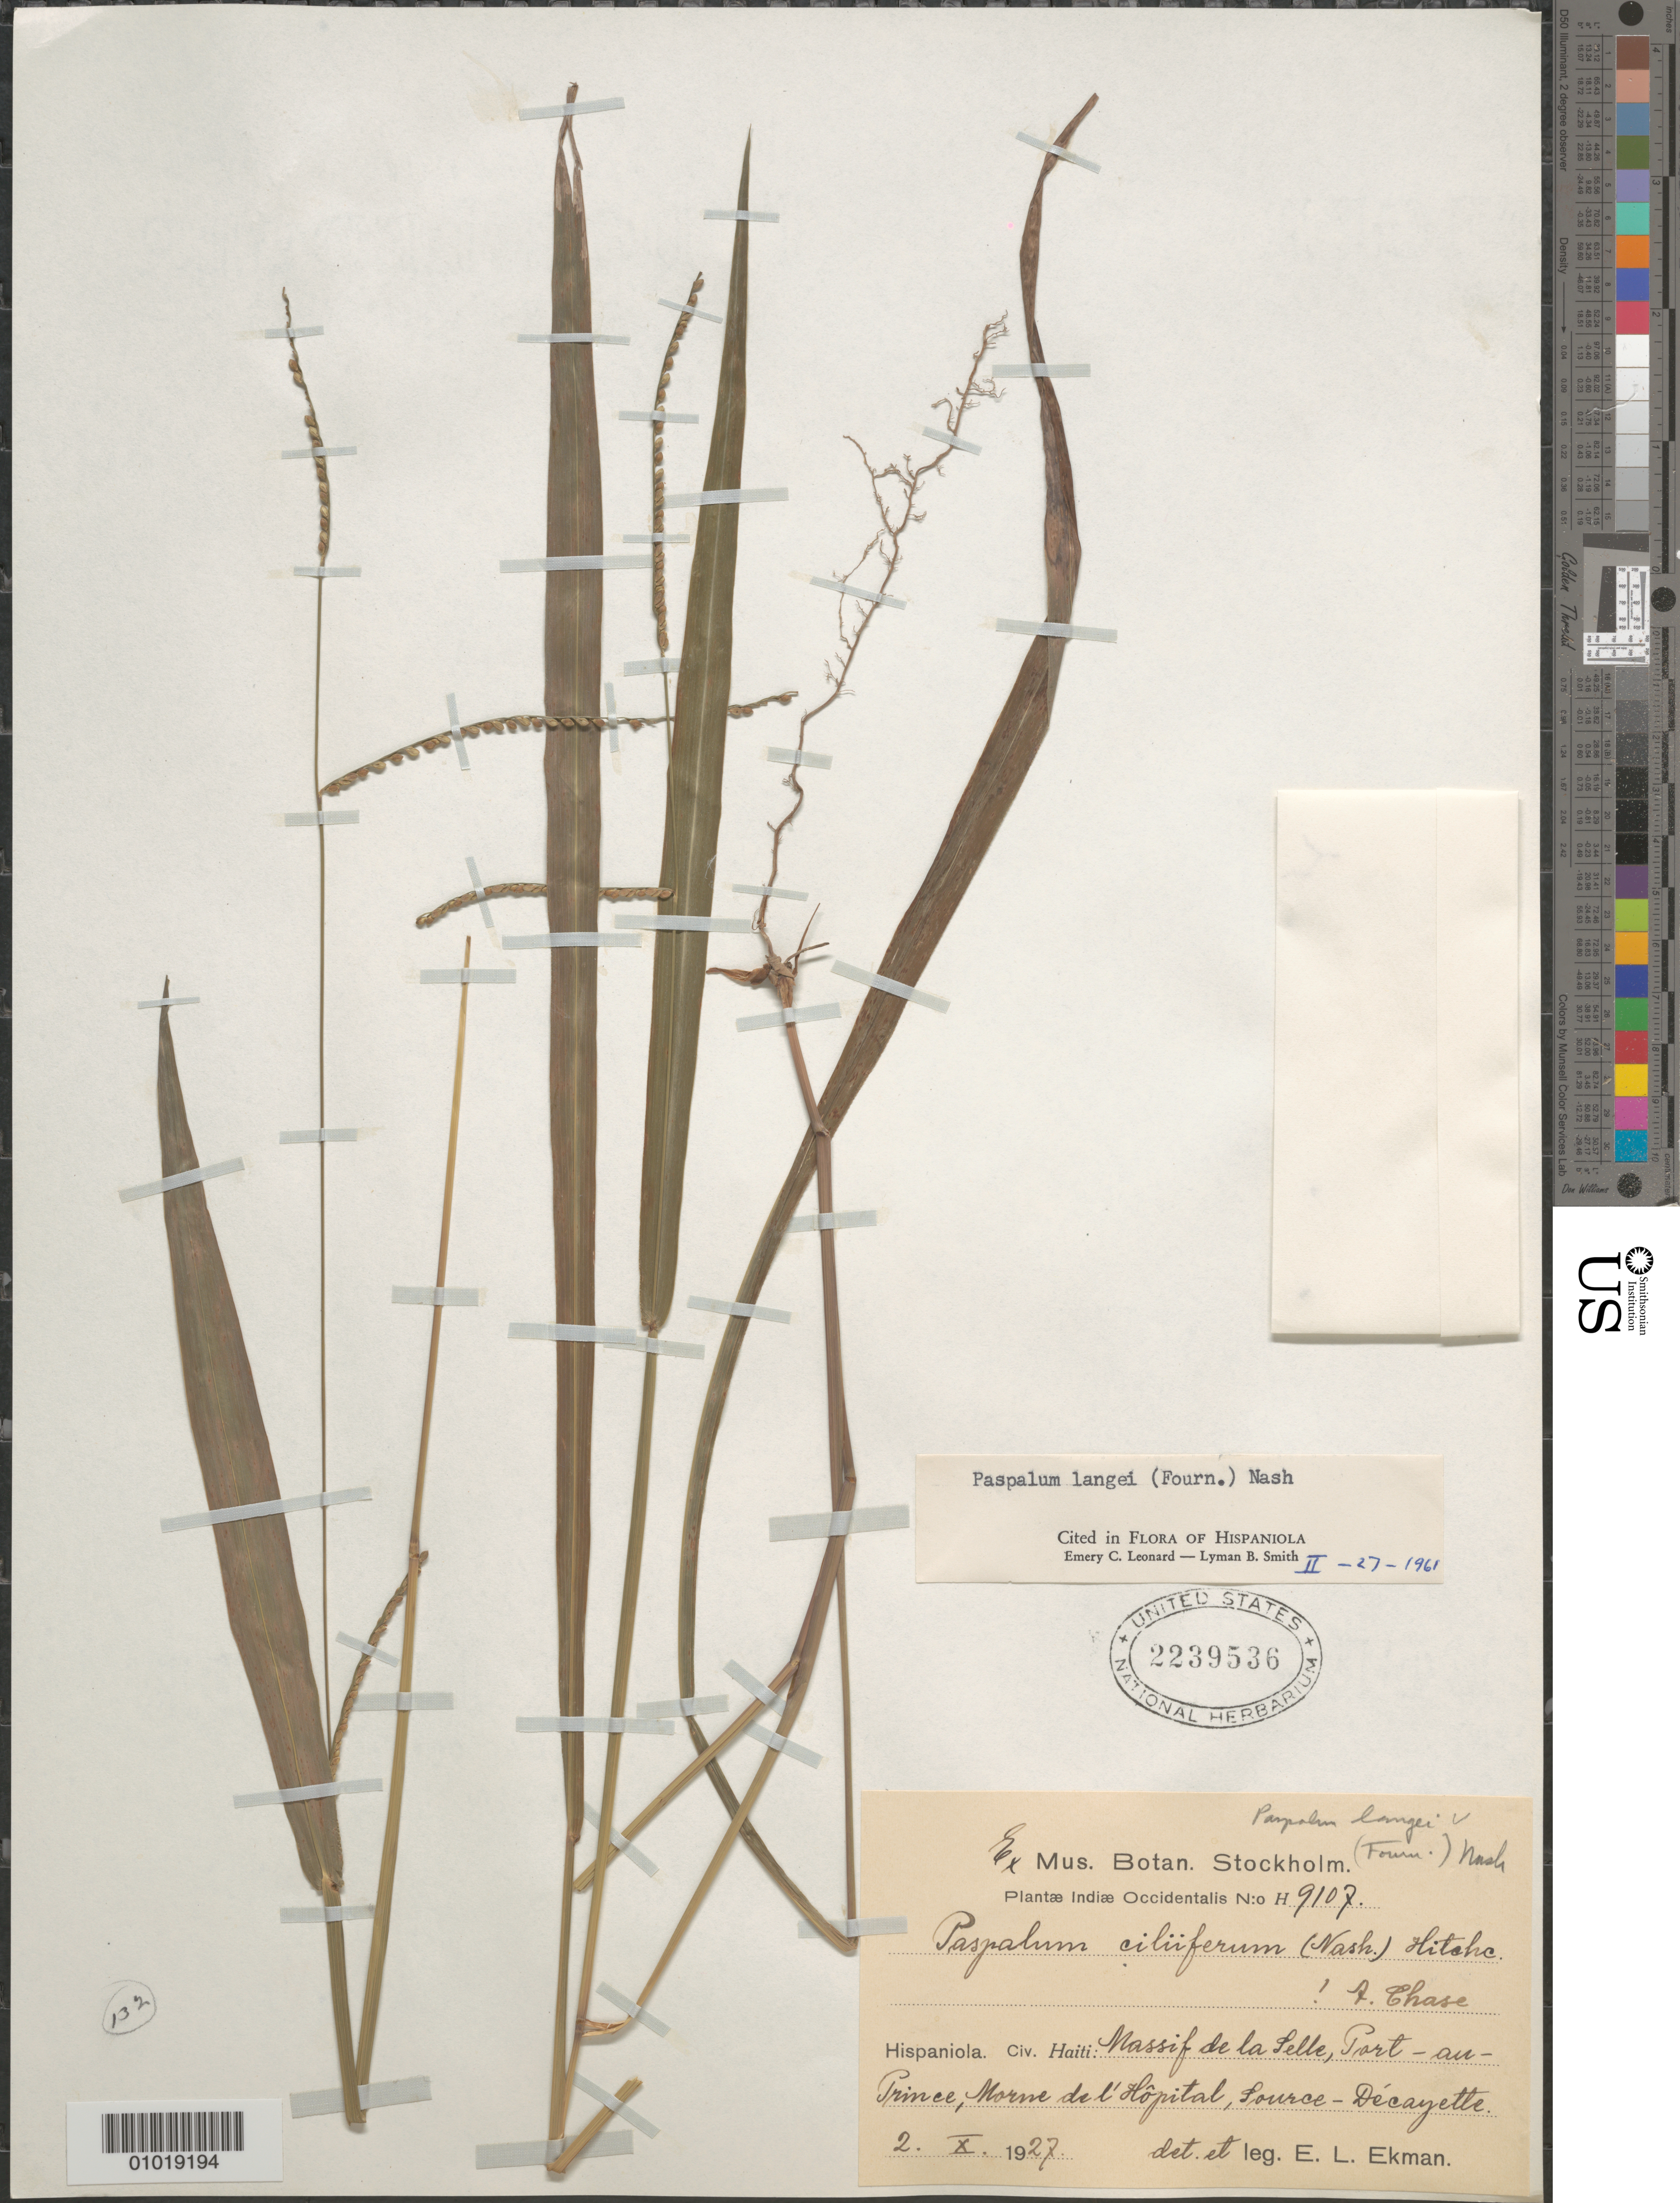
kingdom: Plantae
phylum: Tracheophyta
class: Liliopsida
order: Poales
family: Poaceae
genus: Paspalum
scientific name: Paspalum langei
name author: (E. Fourn.) Nash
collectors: E. L. Ekman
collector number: H 9107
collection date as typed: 02 Oct 1927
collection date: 1927-10-02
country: Haiti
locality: Massif de la Selle, Port-au-Prince, Morne de l'Hopital, Source-Decayette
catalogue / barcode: US 2239536